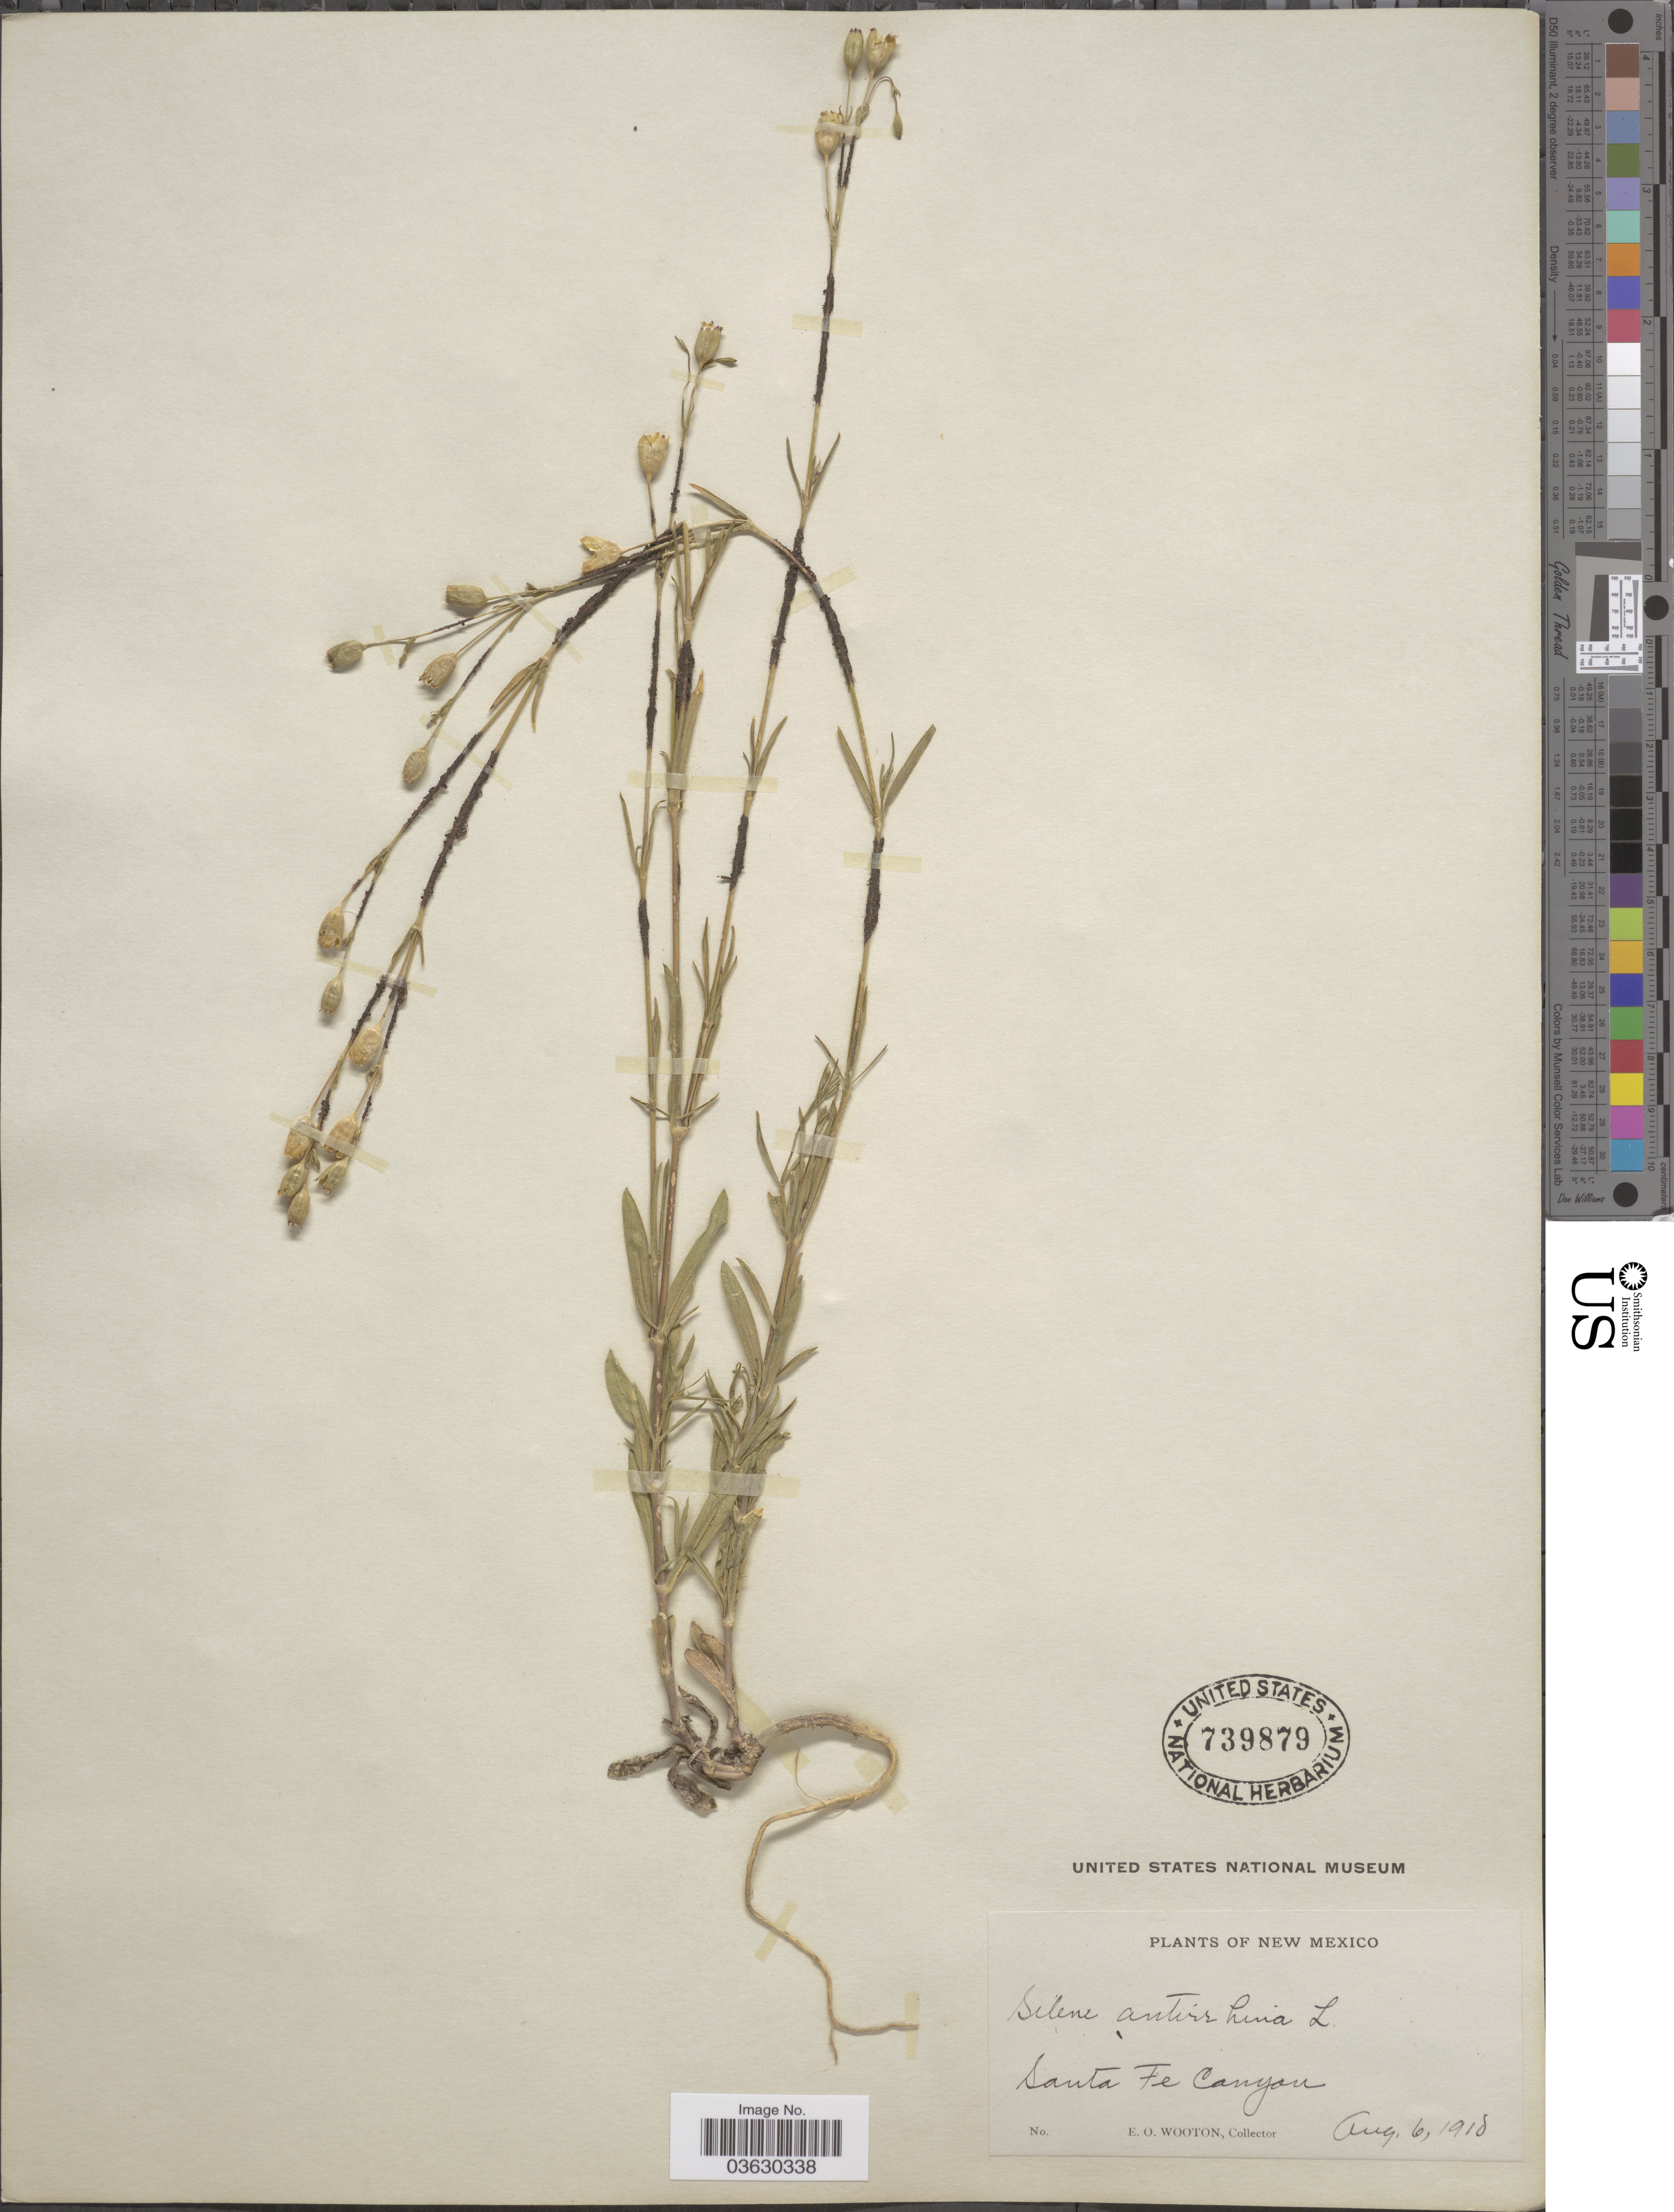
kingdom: Plantae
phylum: Tracheophyta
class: Magnoliopsida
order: Caryophyllales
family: Caryophyllaceae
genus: Silene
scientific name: Silene antirrhina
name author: L.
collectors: E. O. Wooton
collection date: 1918-08-06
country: United States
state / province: New Mexico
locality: Santa Fe Canyon.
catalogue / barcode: US 739879